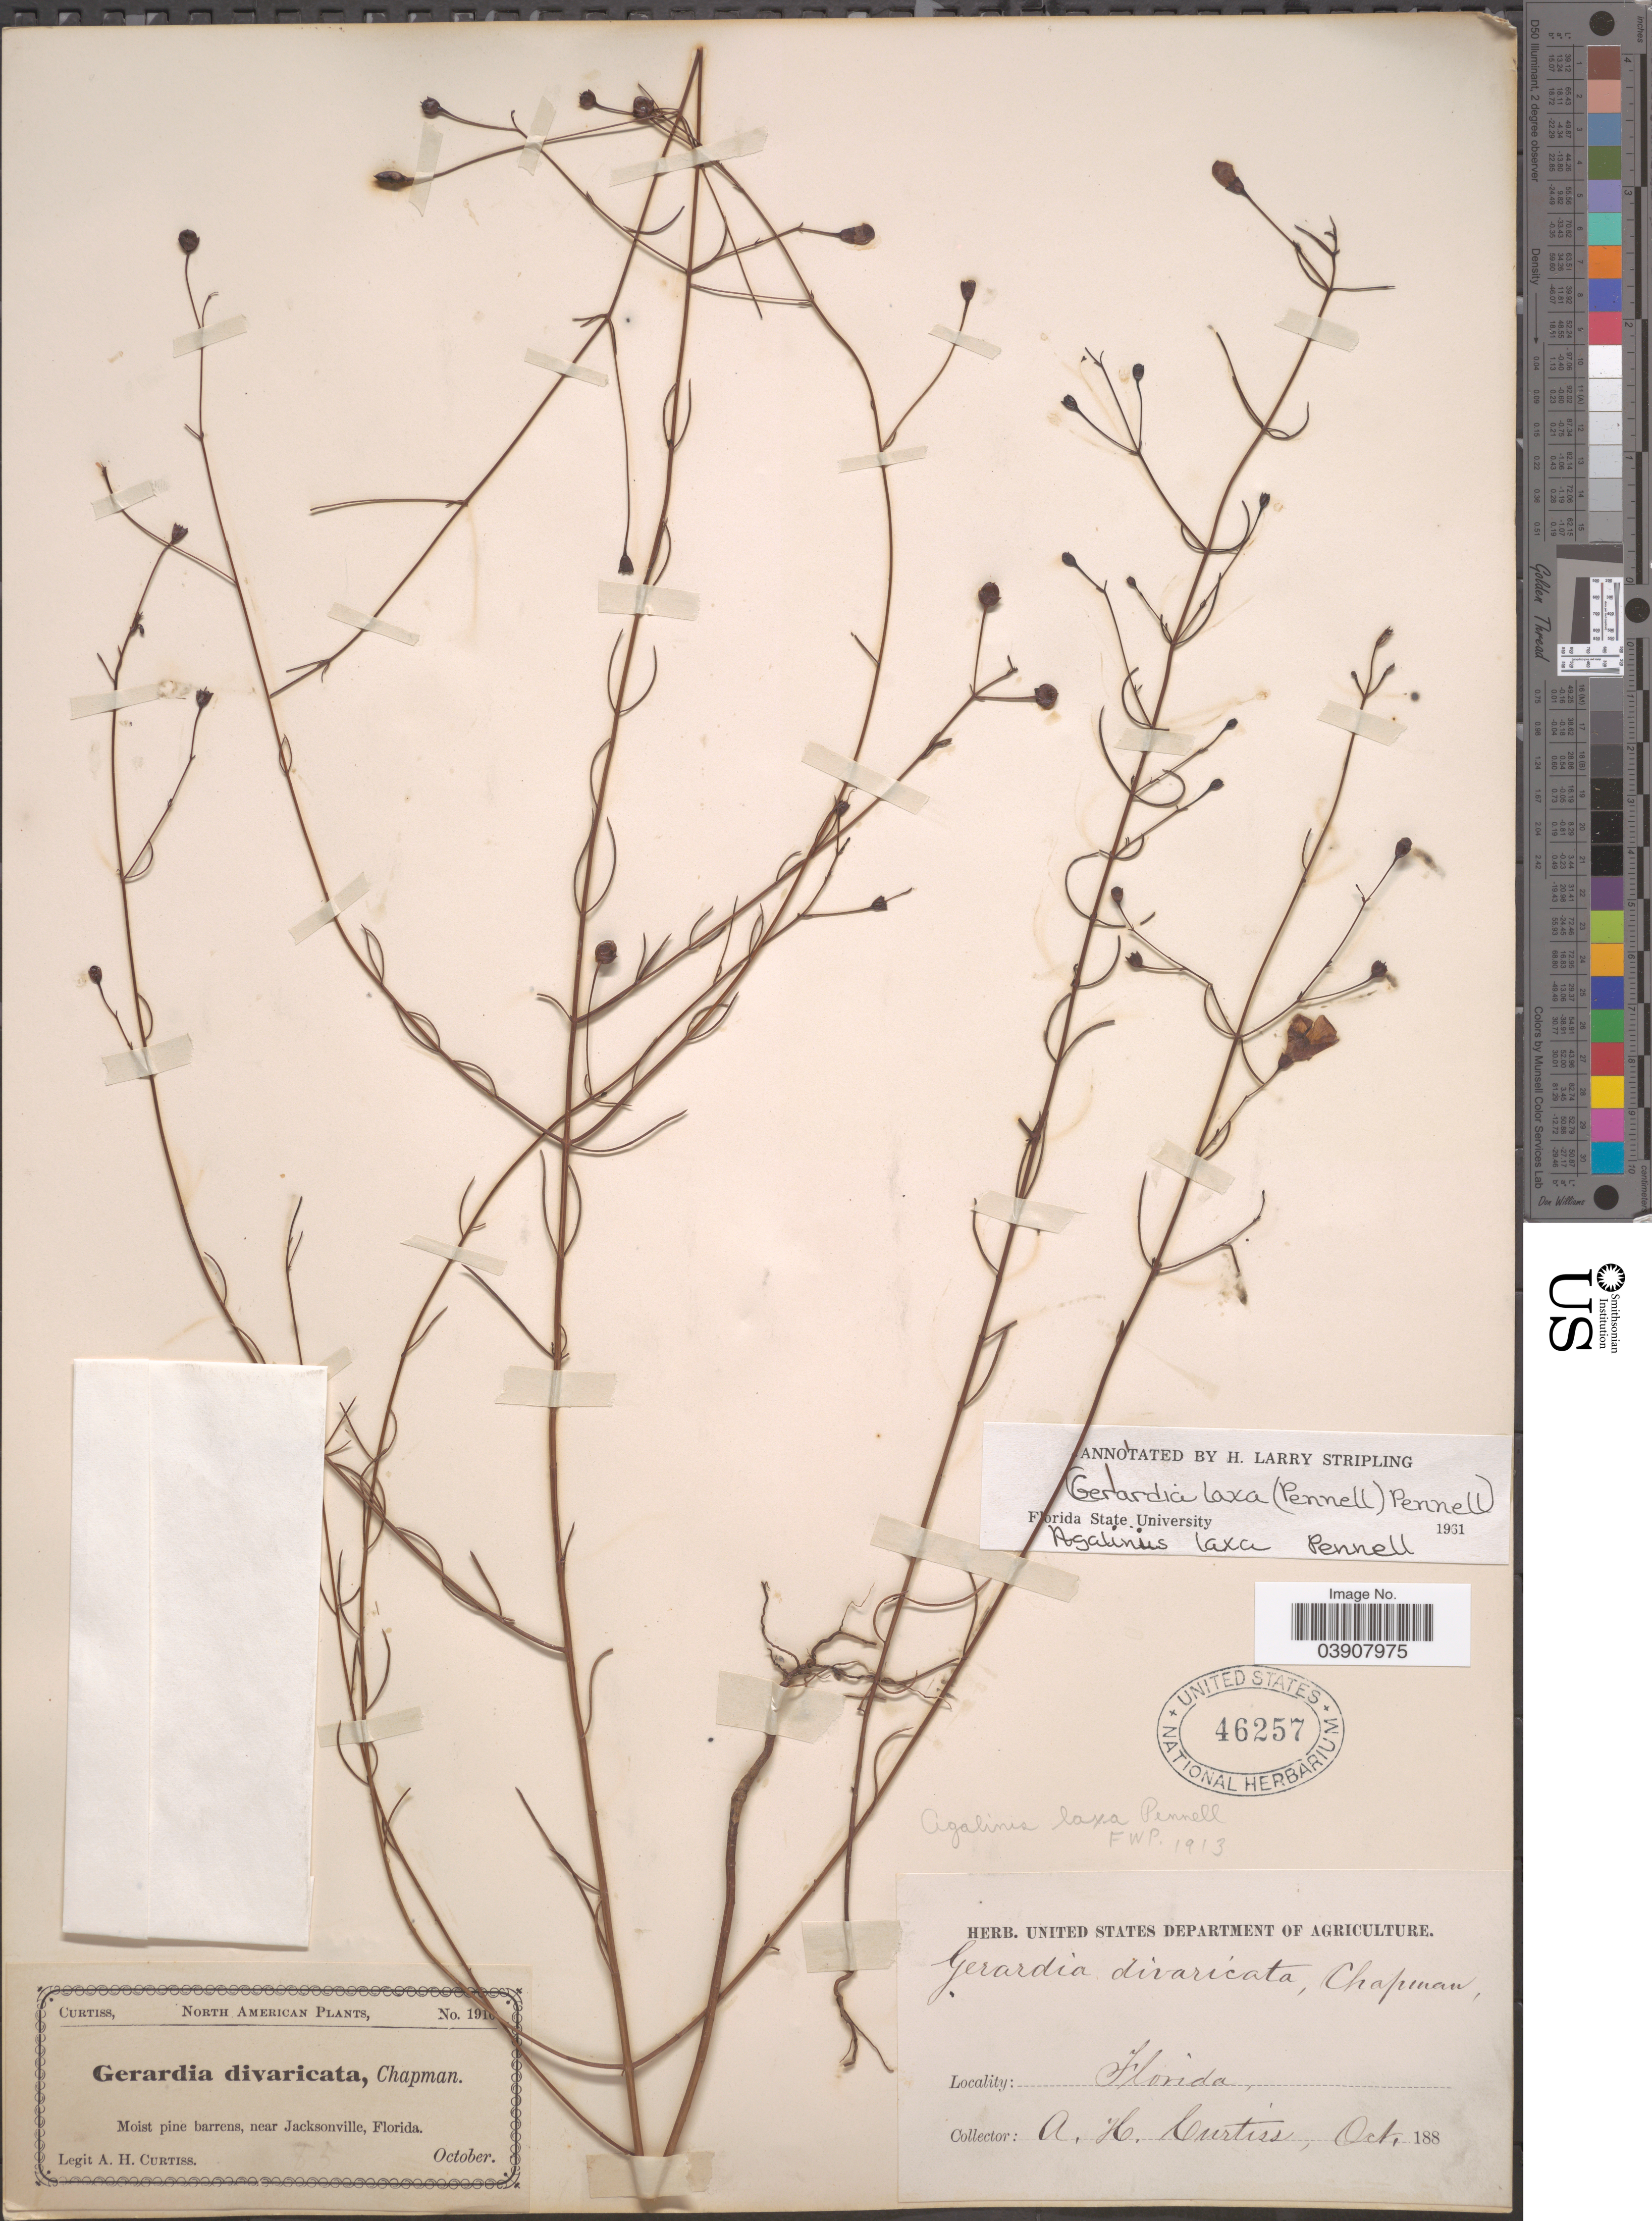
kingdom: Plantae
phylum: Tracheophyta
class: Magnoliopsida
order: Lamiales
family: Orobanchaceae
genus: Agalinis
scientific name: Agalinis laxa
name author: Pennell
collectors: A. H. Curtiss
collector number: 1916*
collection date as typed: October 188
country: United States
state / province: Florida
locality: Near Jacksonville.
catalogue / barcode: US 46257